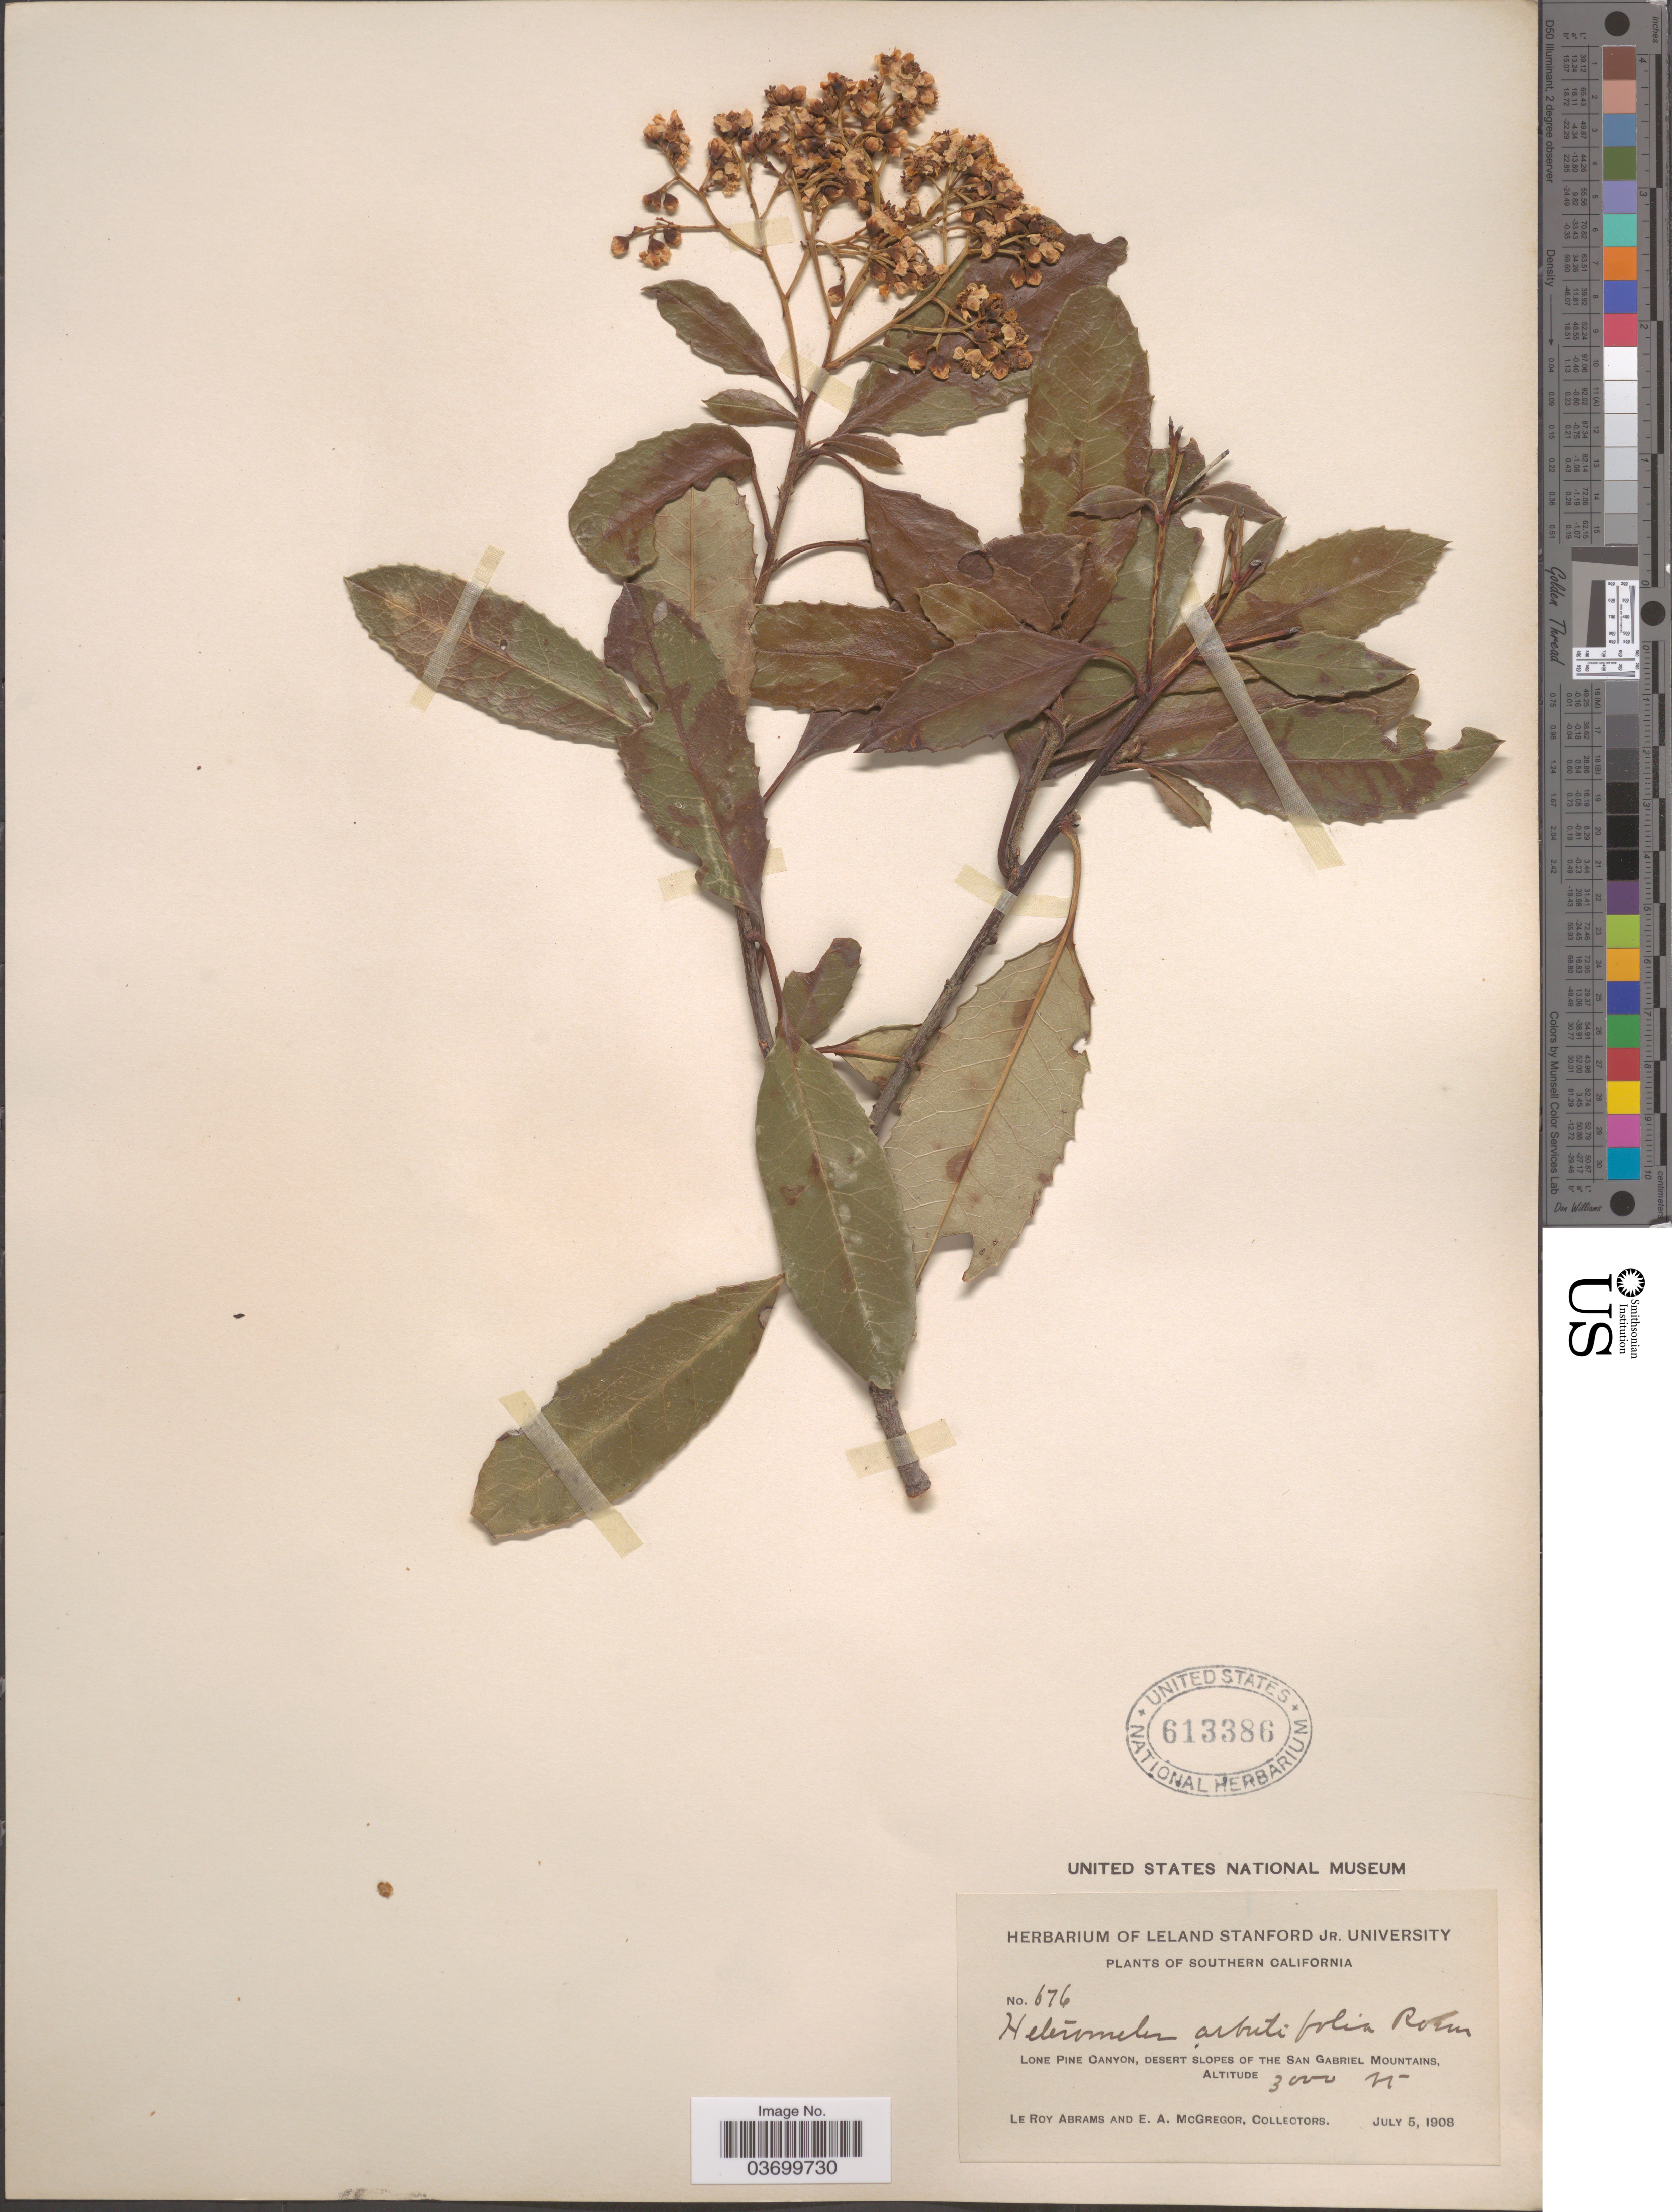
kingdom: Plantae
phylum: Tracheophyta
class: Magnoliopsida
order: Rosales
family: Rosaceae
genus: Heteromeles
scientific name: Heteromeles salicifolia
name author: (C. Presl) Abrams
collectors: L. Abrams & E. A. McGregor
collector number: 676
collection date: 1908-07-05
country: United States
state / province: California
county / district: Los Angeles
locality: Southern California. Lone Pine Canyon, Desert slopes of the San Gabriel Mountains.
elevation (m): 914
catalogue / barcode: US 613386